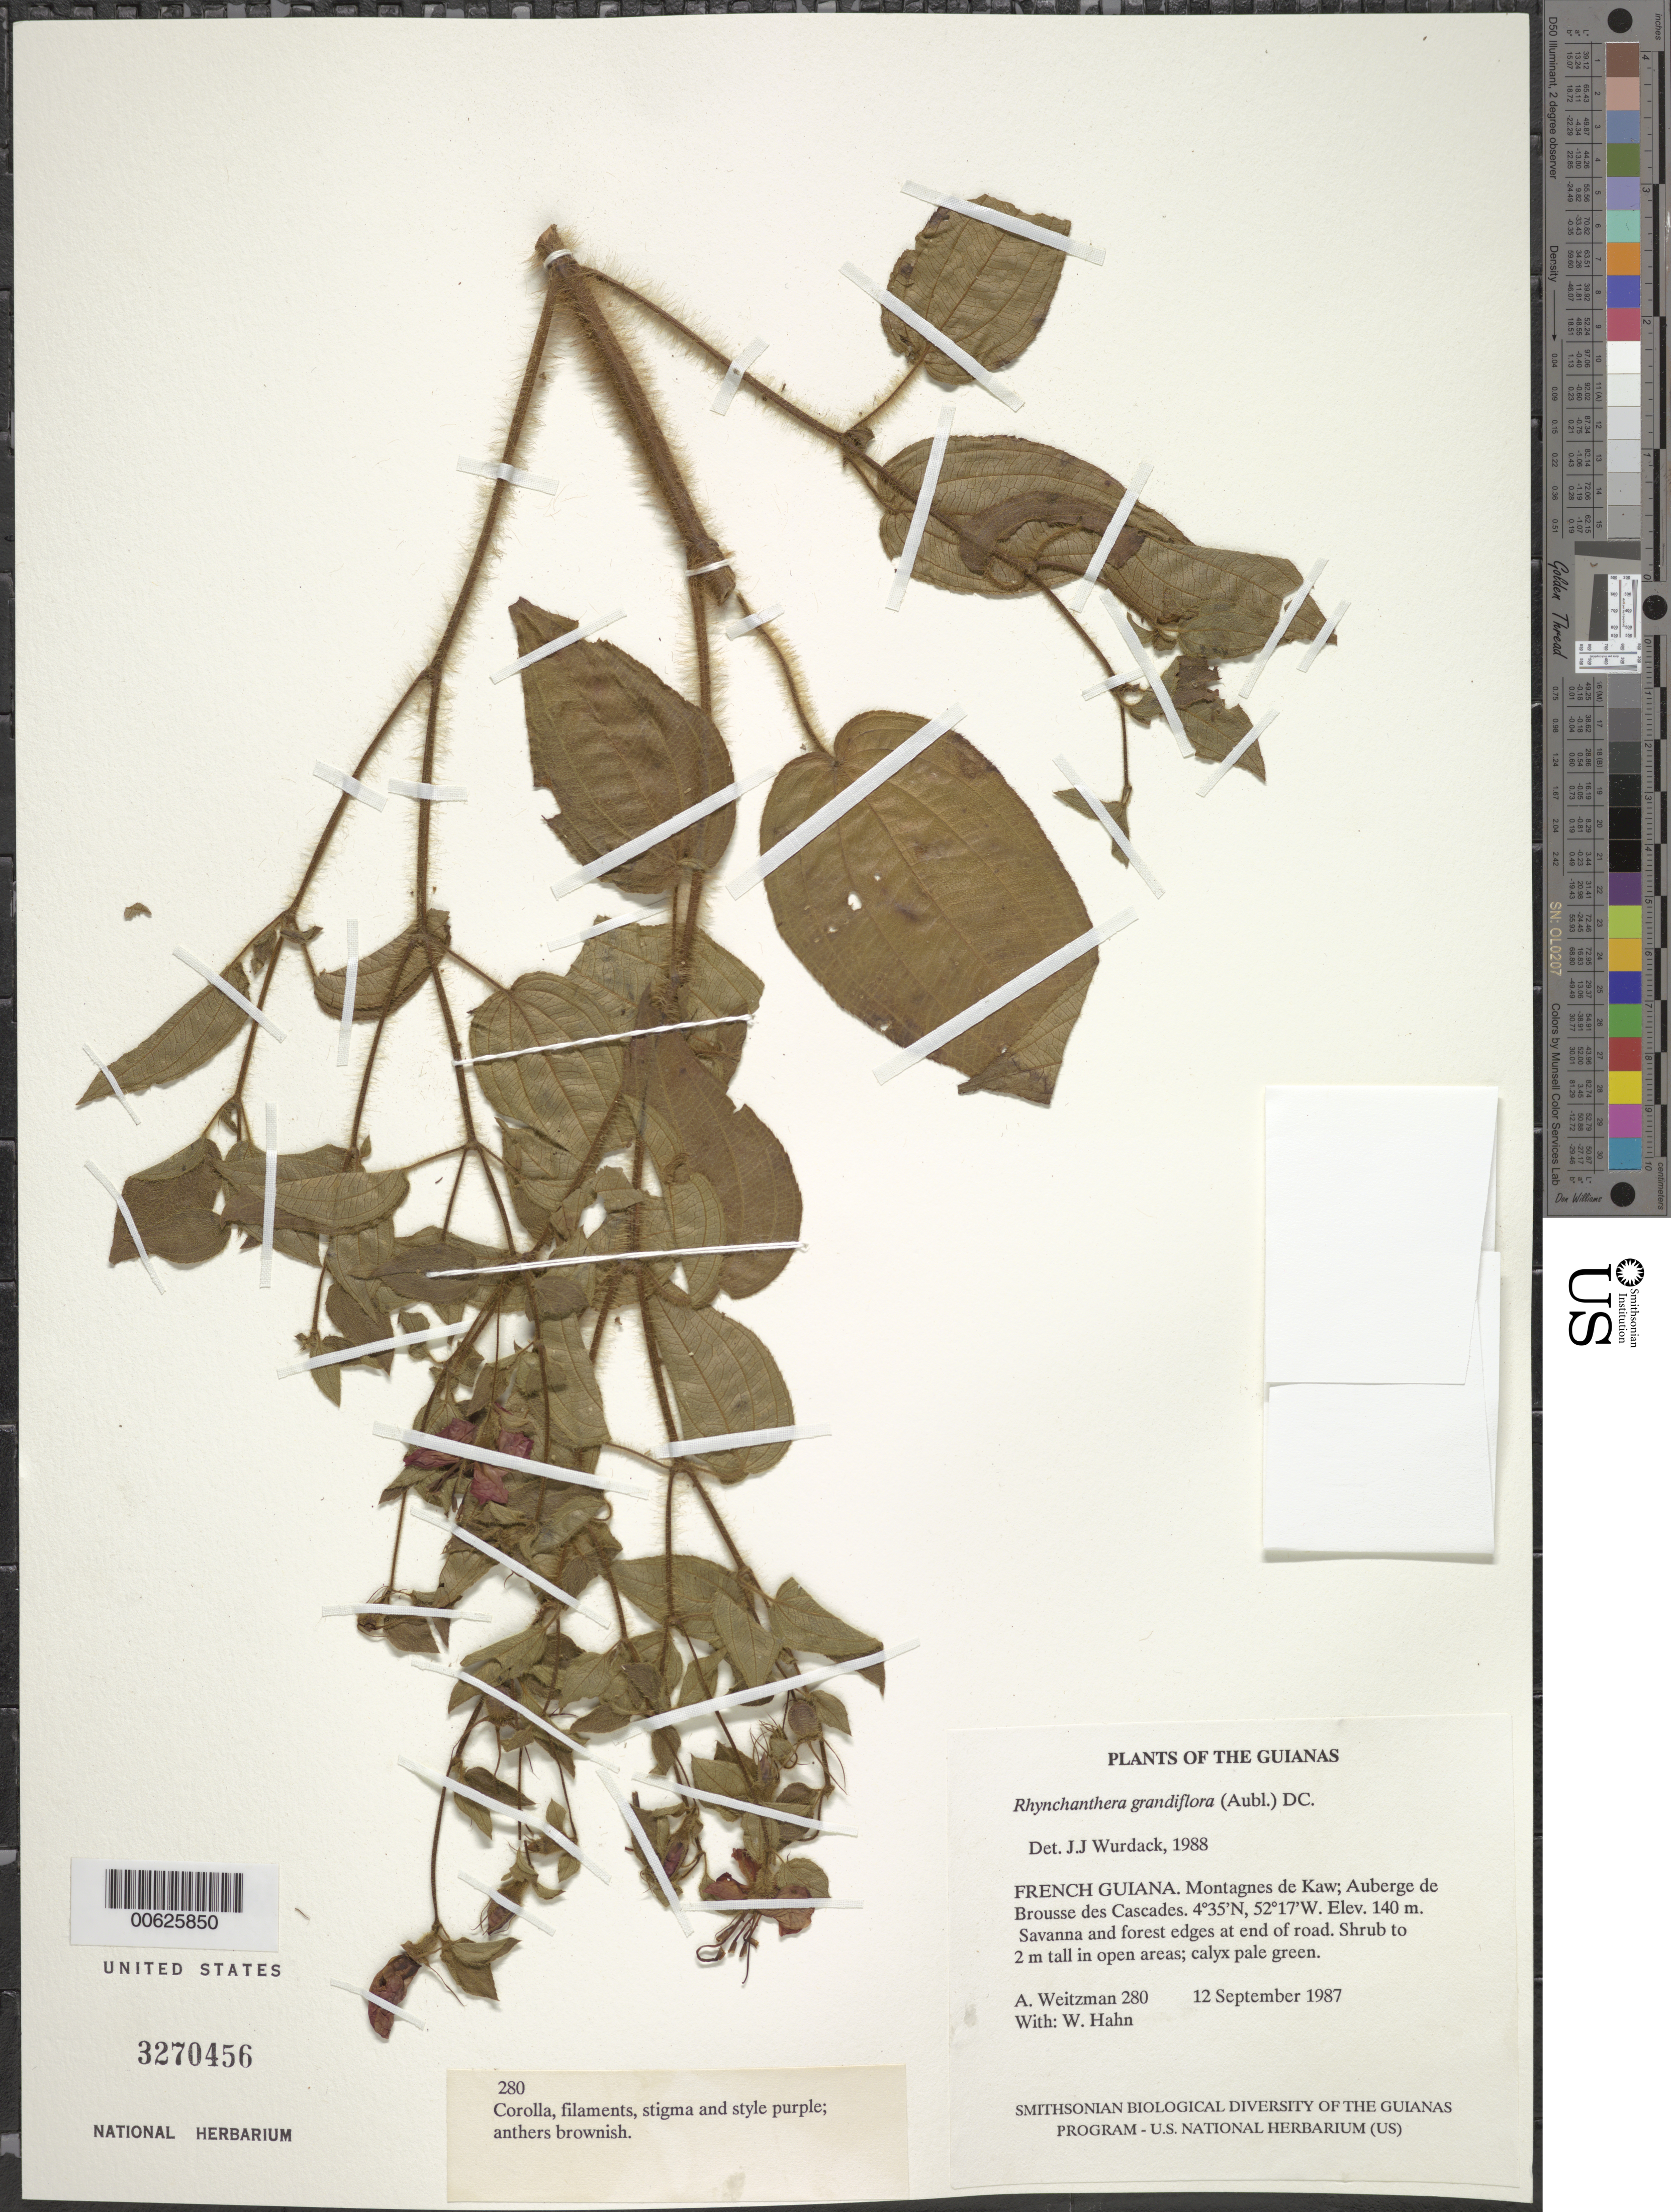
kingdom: Plantae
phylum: Tracheophyta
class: Magnoliopsida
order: Myrtales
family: Melastomataceae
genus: Rhynchanthera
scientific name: Rhynchanthera grandiflora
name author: (Aubl.) DC.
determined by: Wurdack, John J., (US), US (UNITED STATES)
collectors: A. L. Weitzman & W. Hahn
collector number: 280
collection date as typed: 12 September 1987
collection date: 1987-09-12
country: French Guiana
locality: Montagnes de Kaw; Auberge de Brousse des Cascades. At end of road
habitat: Savanna and forest edges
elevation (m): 140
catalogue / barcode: US 3270456